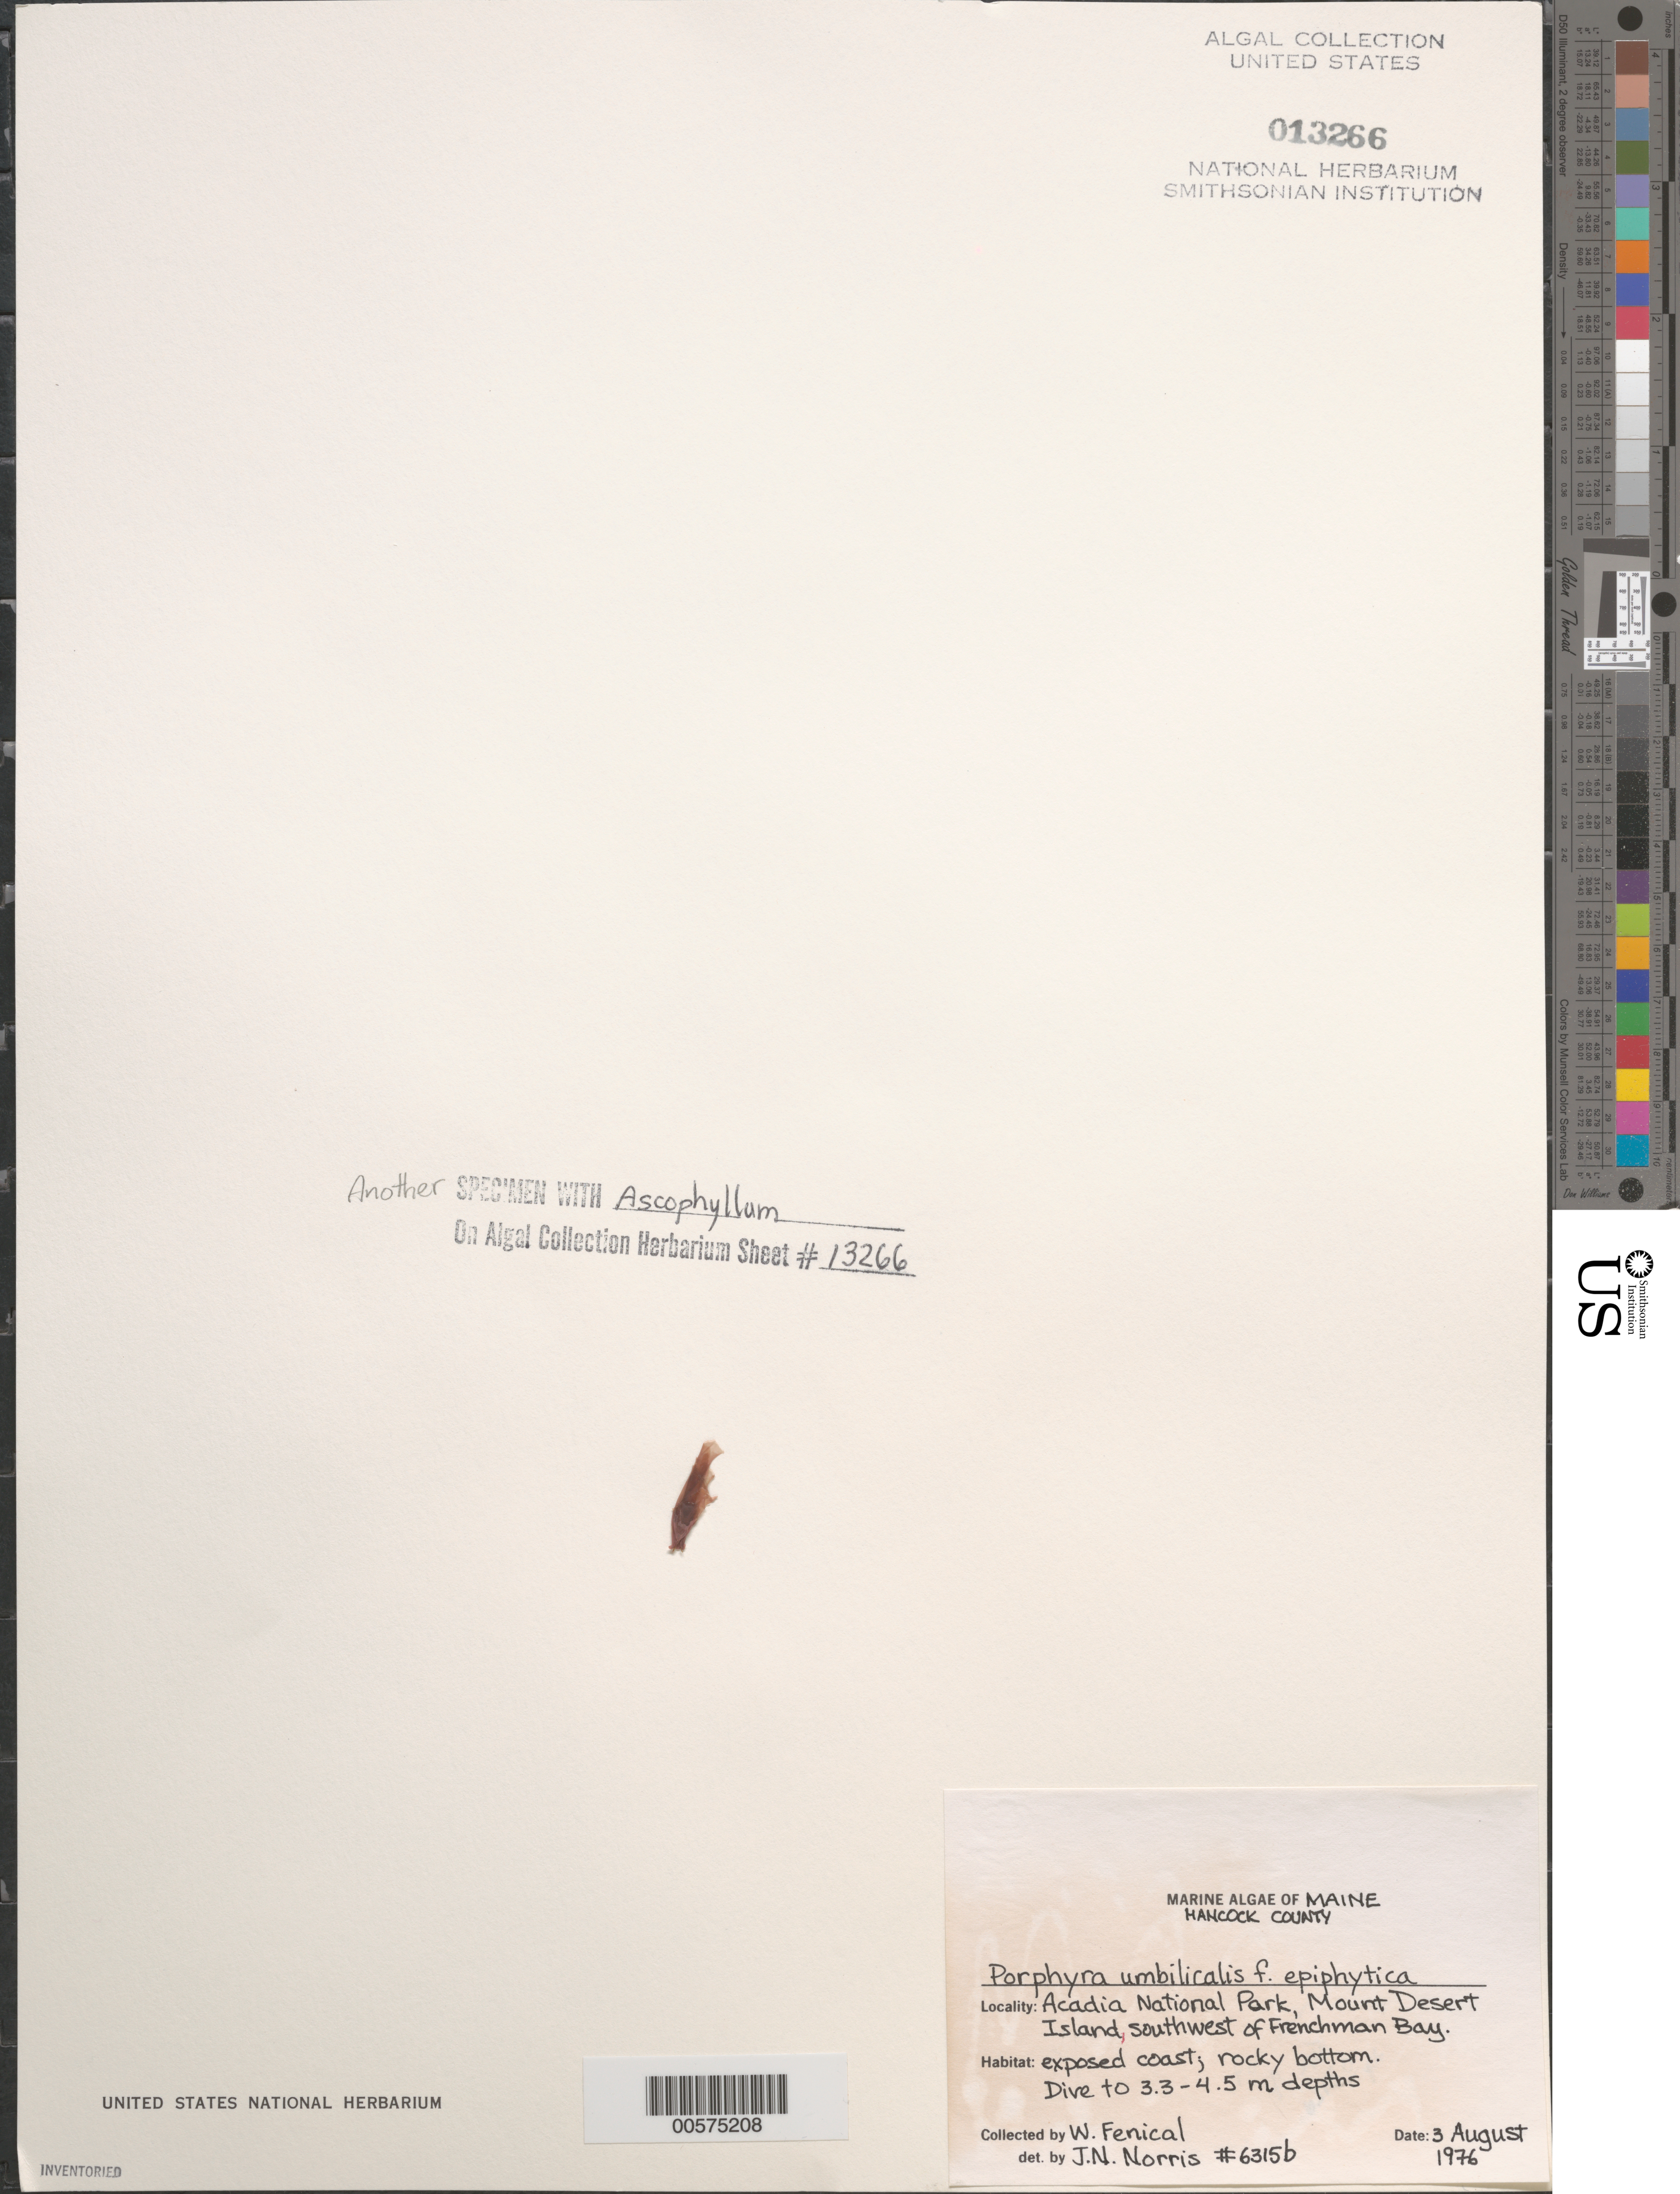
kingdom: Plantae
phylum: Rhodophyta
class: Bangiophyceae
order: Bangiales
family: Bangiaceae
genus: Porphyra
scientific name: Porphyra umbilicalis f. epiphytica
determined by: Norris, James N.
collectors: W. Fenical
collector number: Jn-6315b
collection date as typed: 03 Aug 1976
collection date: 1976-08-03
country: United States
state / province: Maine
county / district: Hancock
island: Mount Desert Island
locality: Acadia National Park, southwest of Frenchman Bay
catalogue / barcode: US 13266